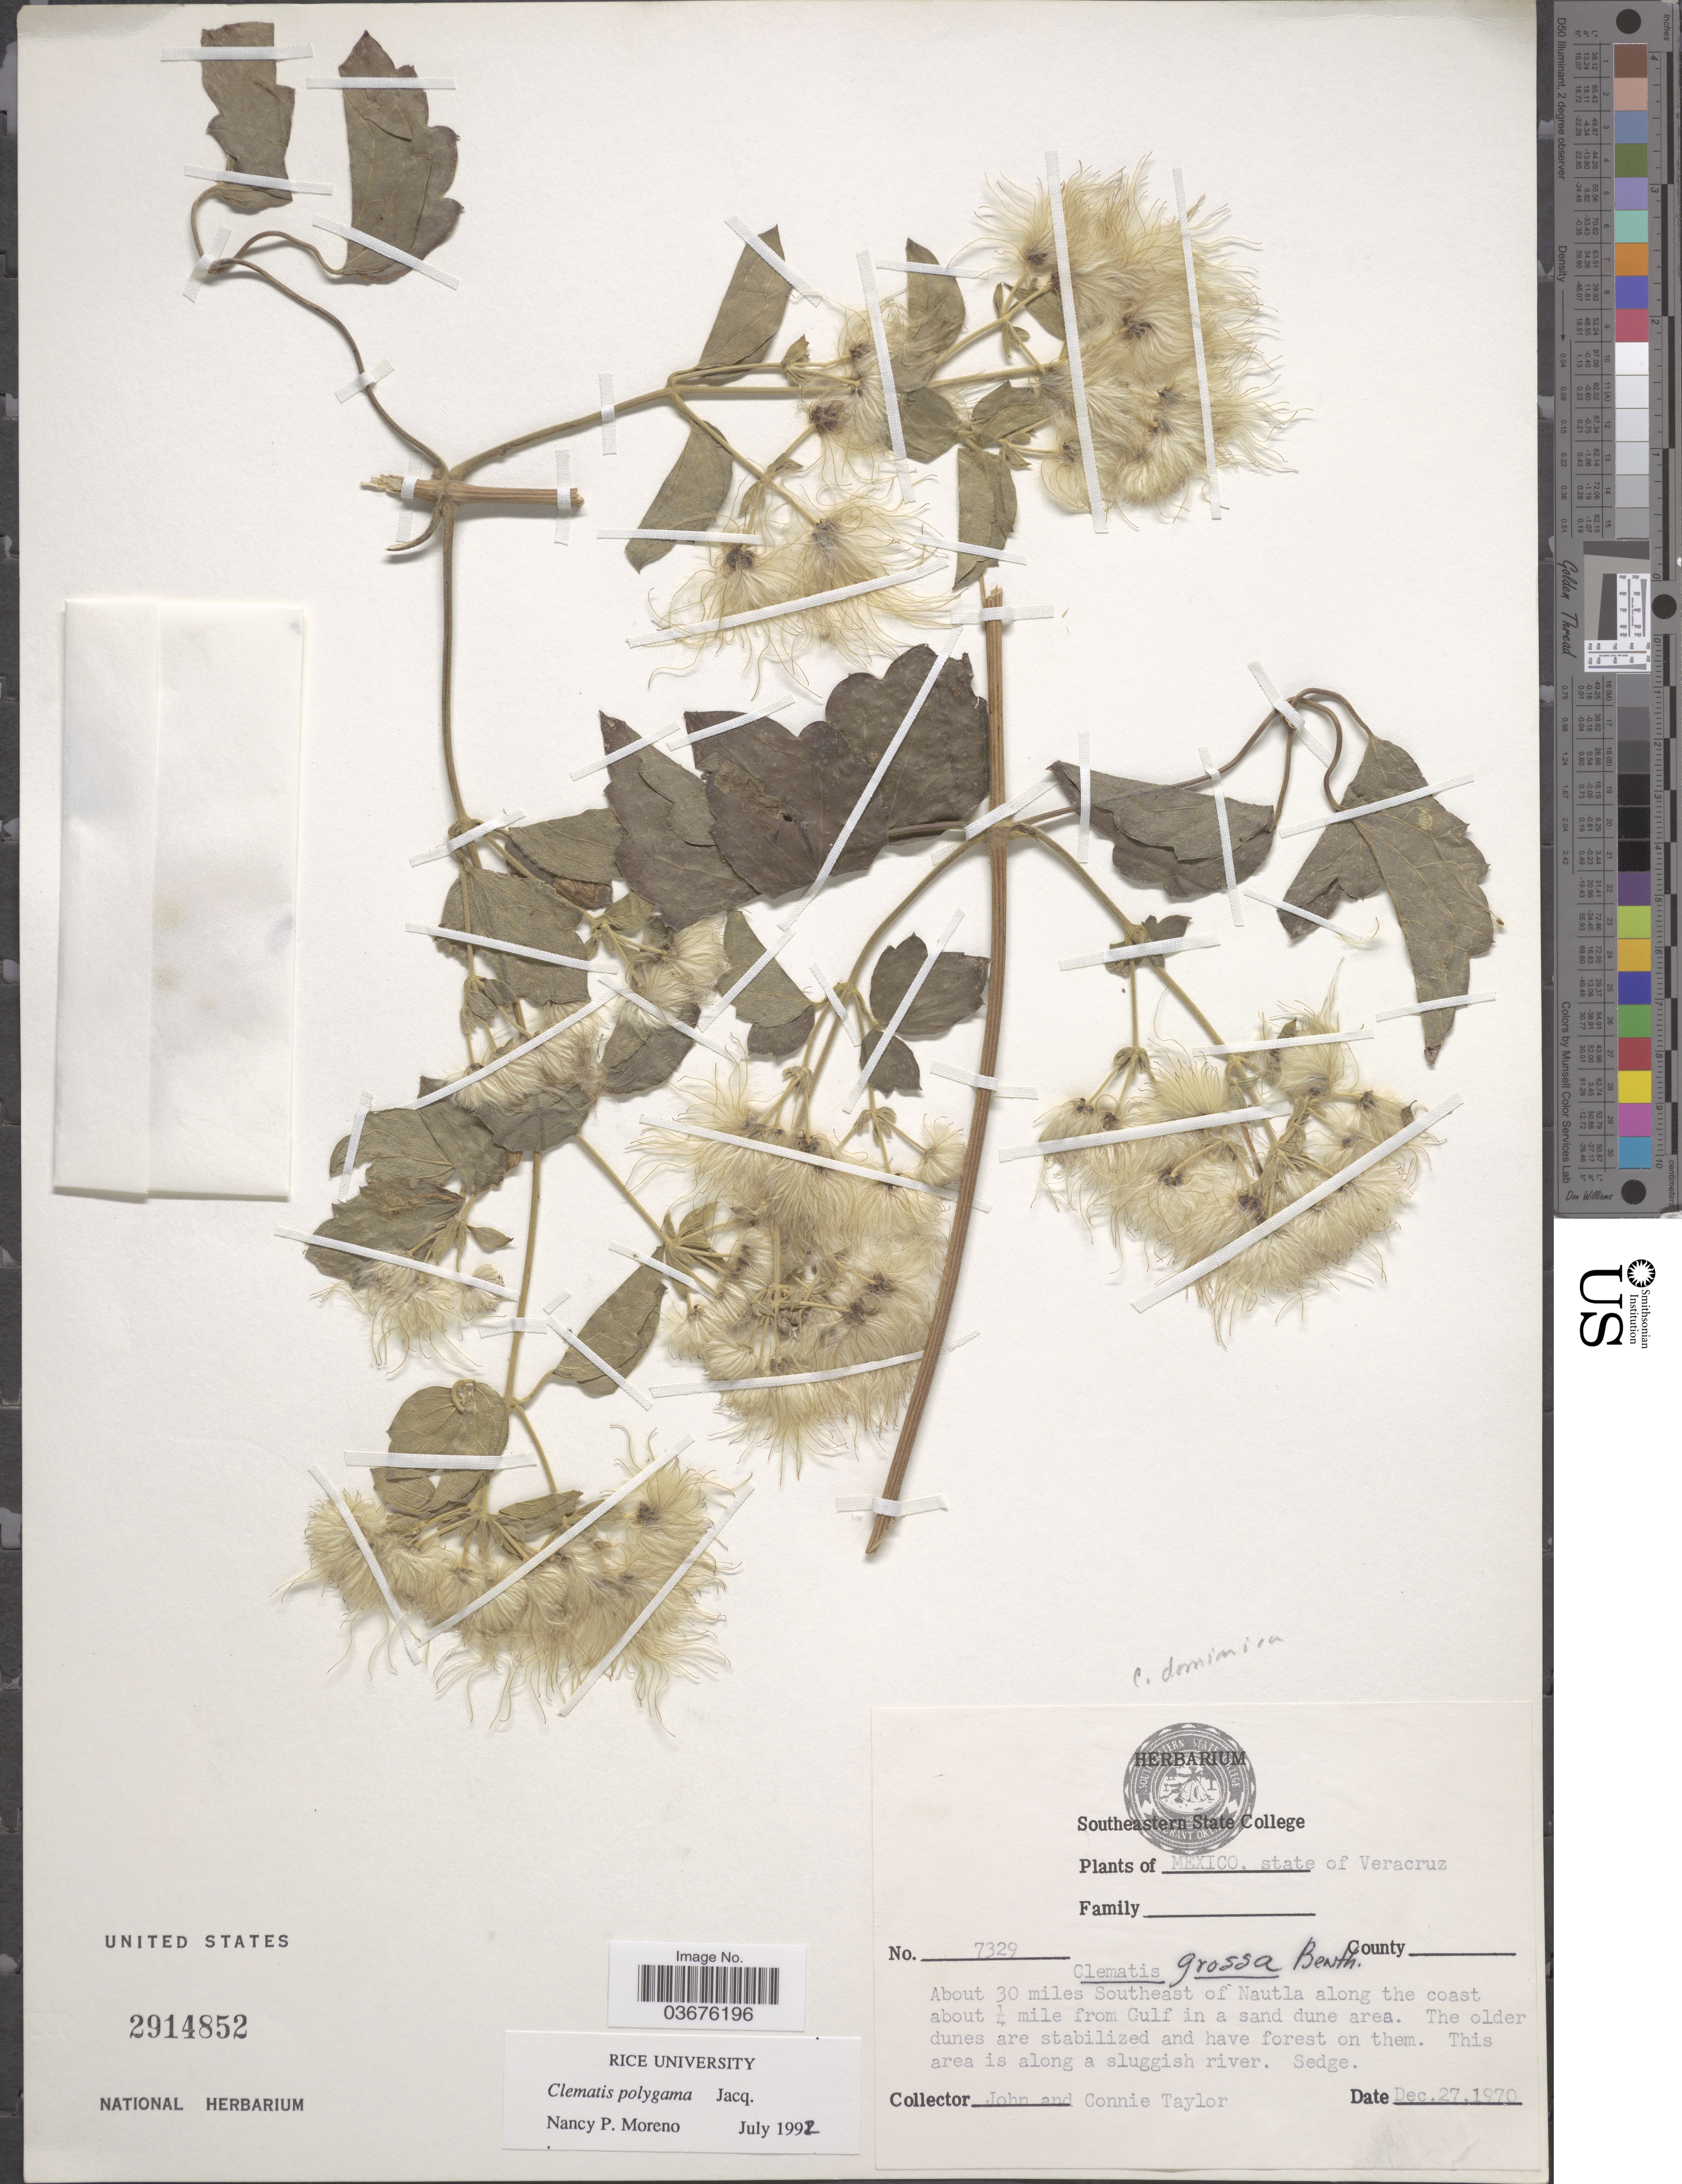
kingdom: Plantae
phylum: Tracheophyta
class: Magnoliopsida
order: Ranunculales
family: Ranunculaceae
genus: Clematis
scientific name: Clematis polygama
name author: Jacq.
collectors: J. Taylor & C. Taylor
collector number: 7329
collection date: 1970-12-27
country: Mexico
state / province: Veracruz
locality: State of Veracruz. About 30 miles Southeast of Nautla along the coast about ¼ mile from Gulf in a sand dune area.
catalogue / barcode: US 2914852